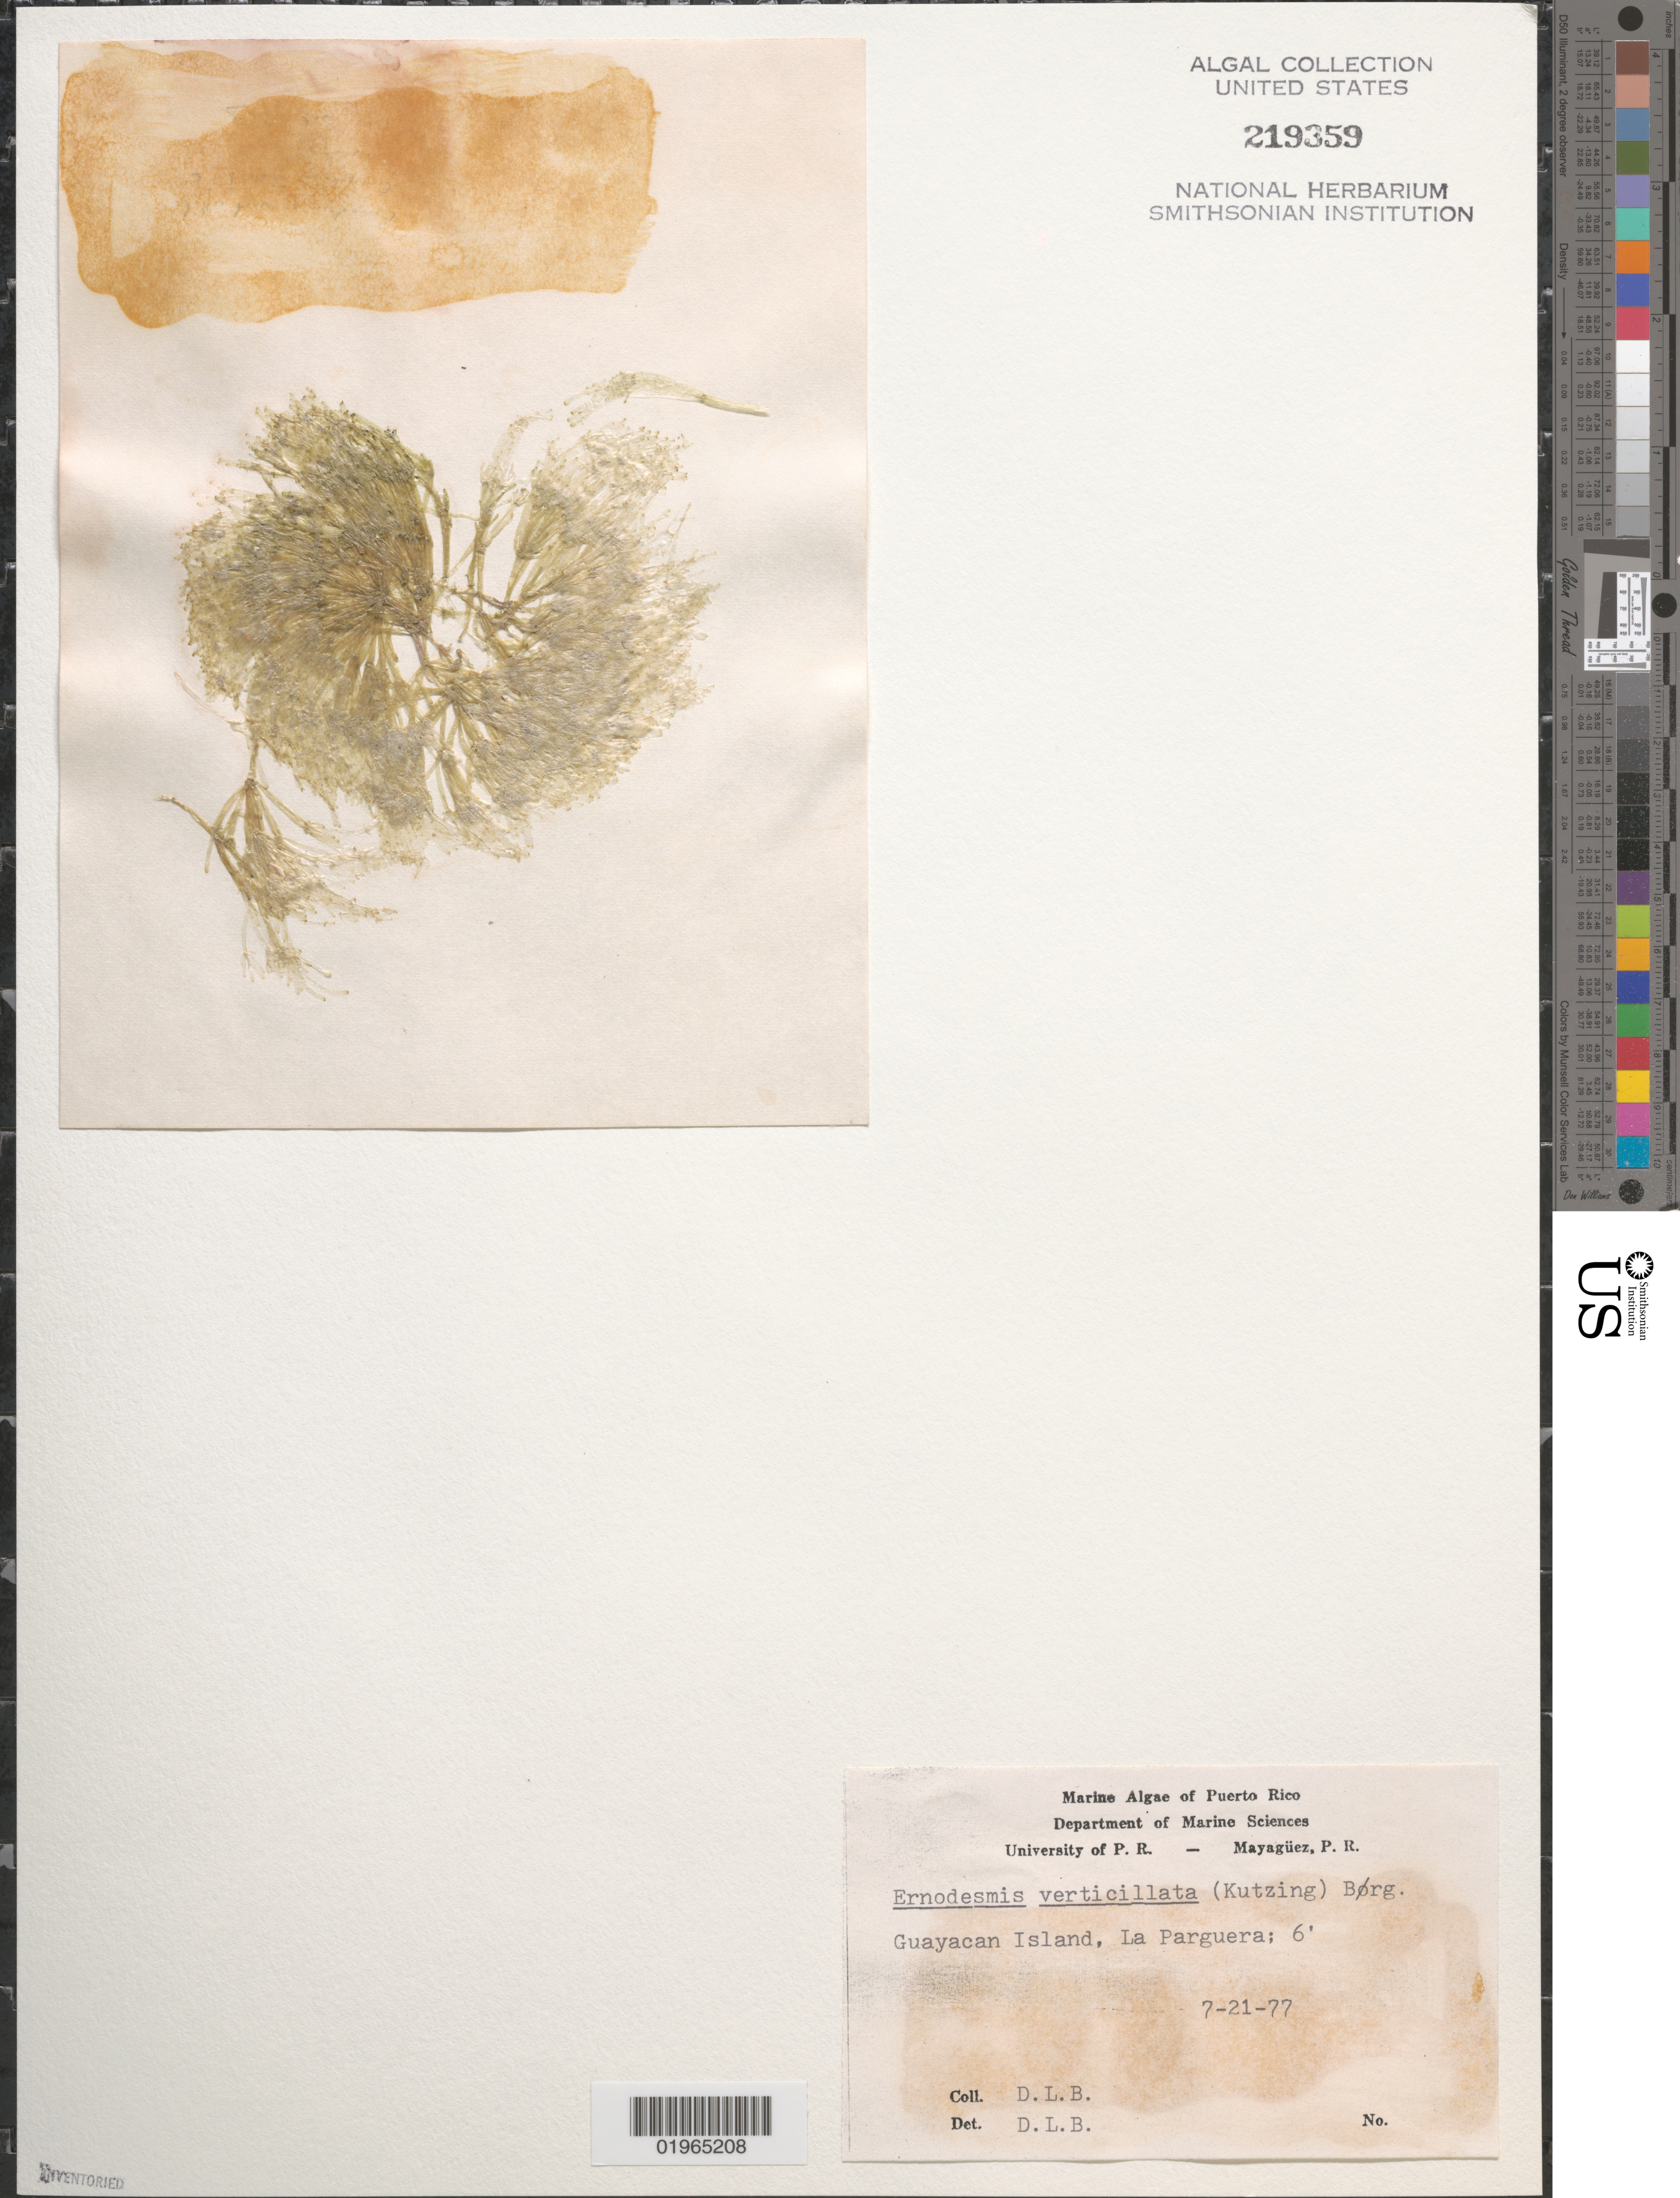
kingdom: Plantae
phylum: Chlorophyta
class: Ulvophyceae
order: Siphonocladales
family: Siphonocladaceae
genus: Ernodesmis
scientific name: Ernodesmis verticillata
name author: (Kütz.) Børgesen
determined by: Ballantine, D. L.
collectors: D.L. Ballantine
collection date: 1977-07-21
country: Puerto Rico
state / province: Lajas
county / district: La Parguera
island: Guayacan Island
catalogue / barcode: US 219359